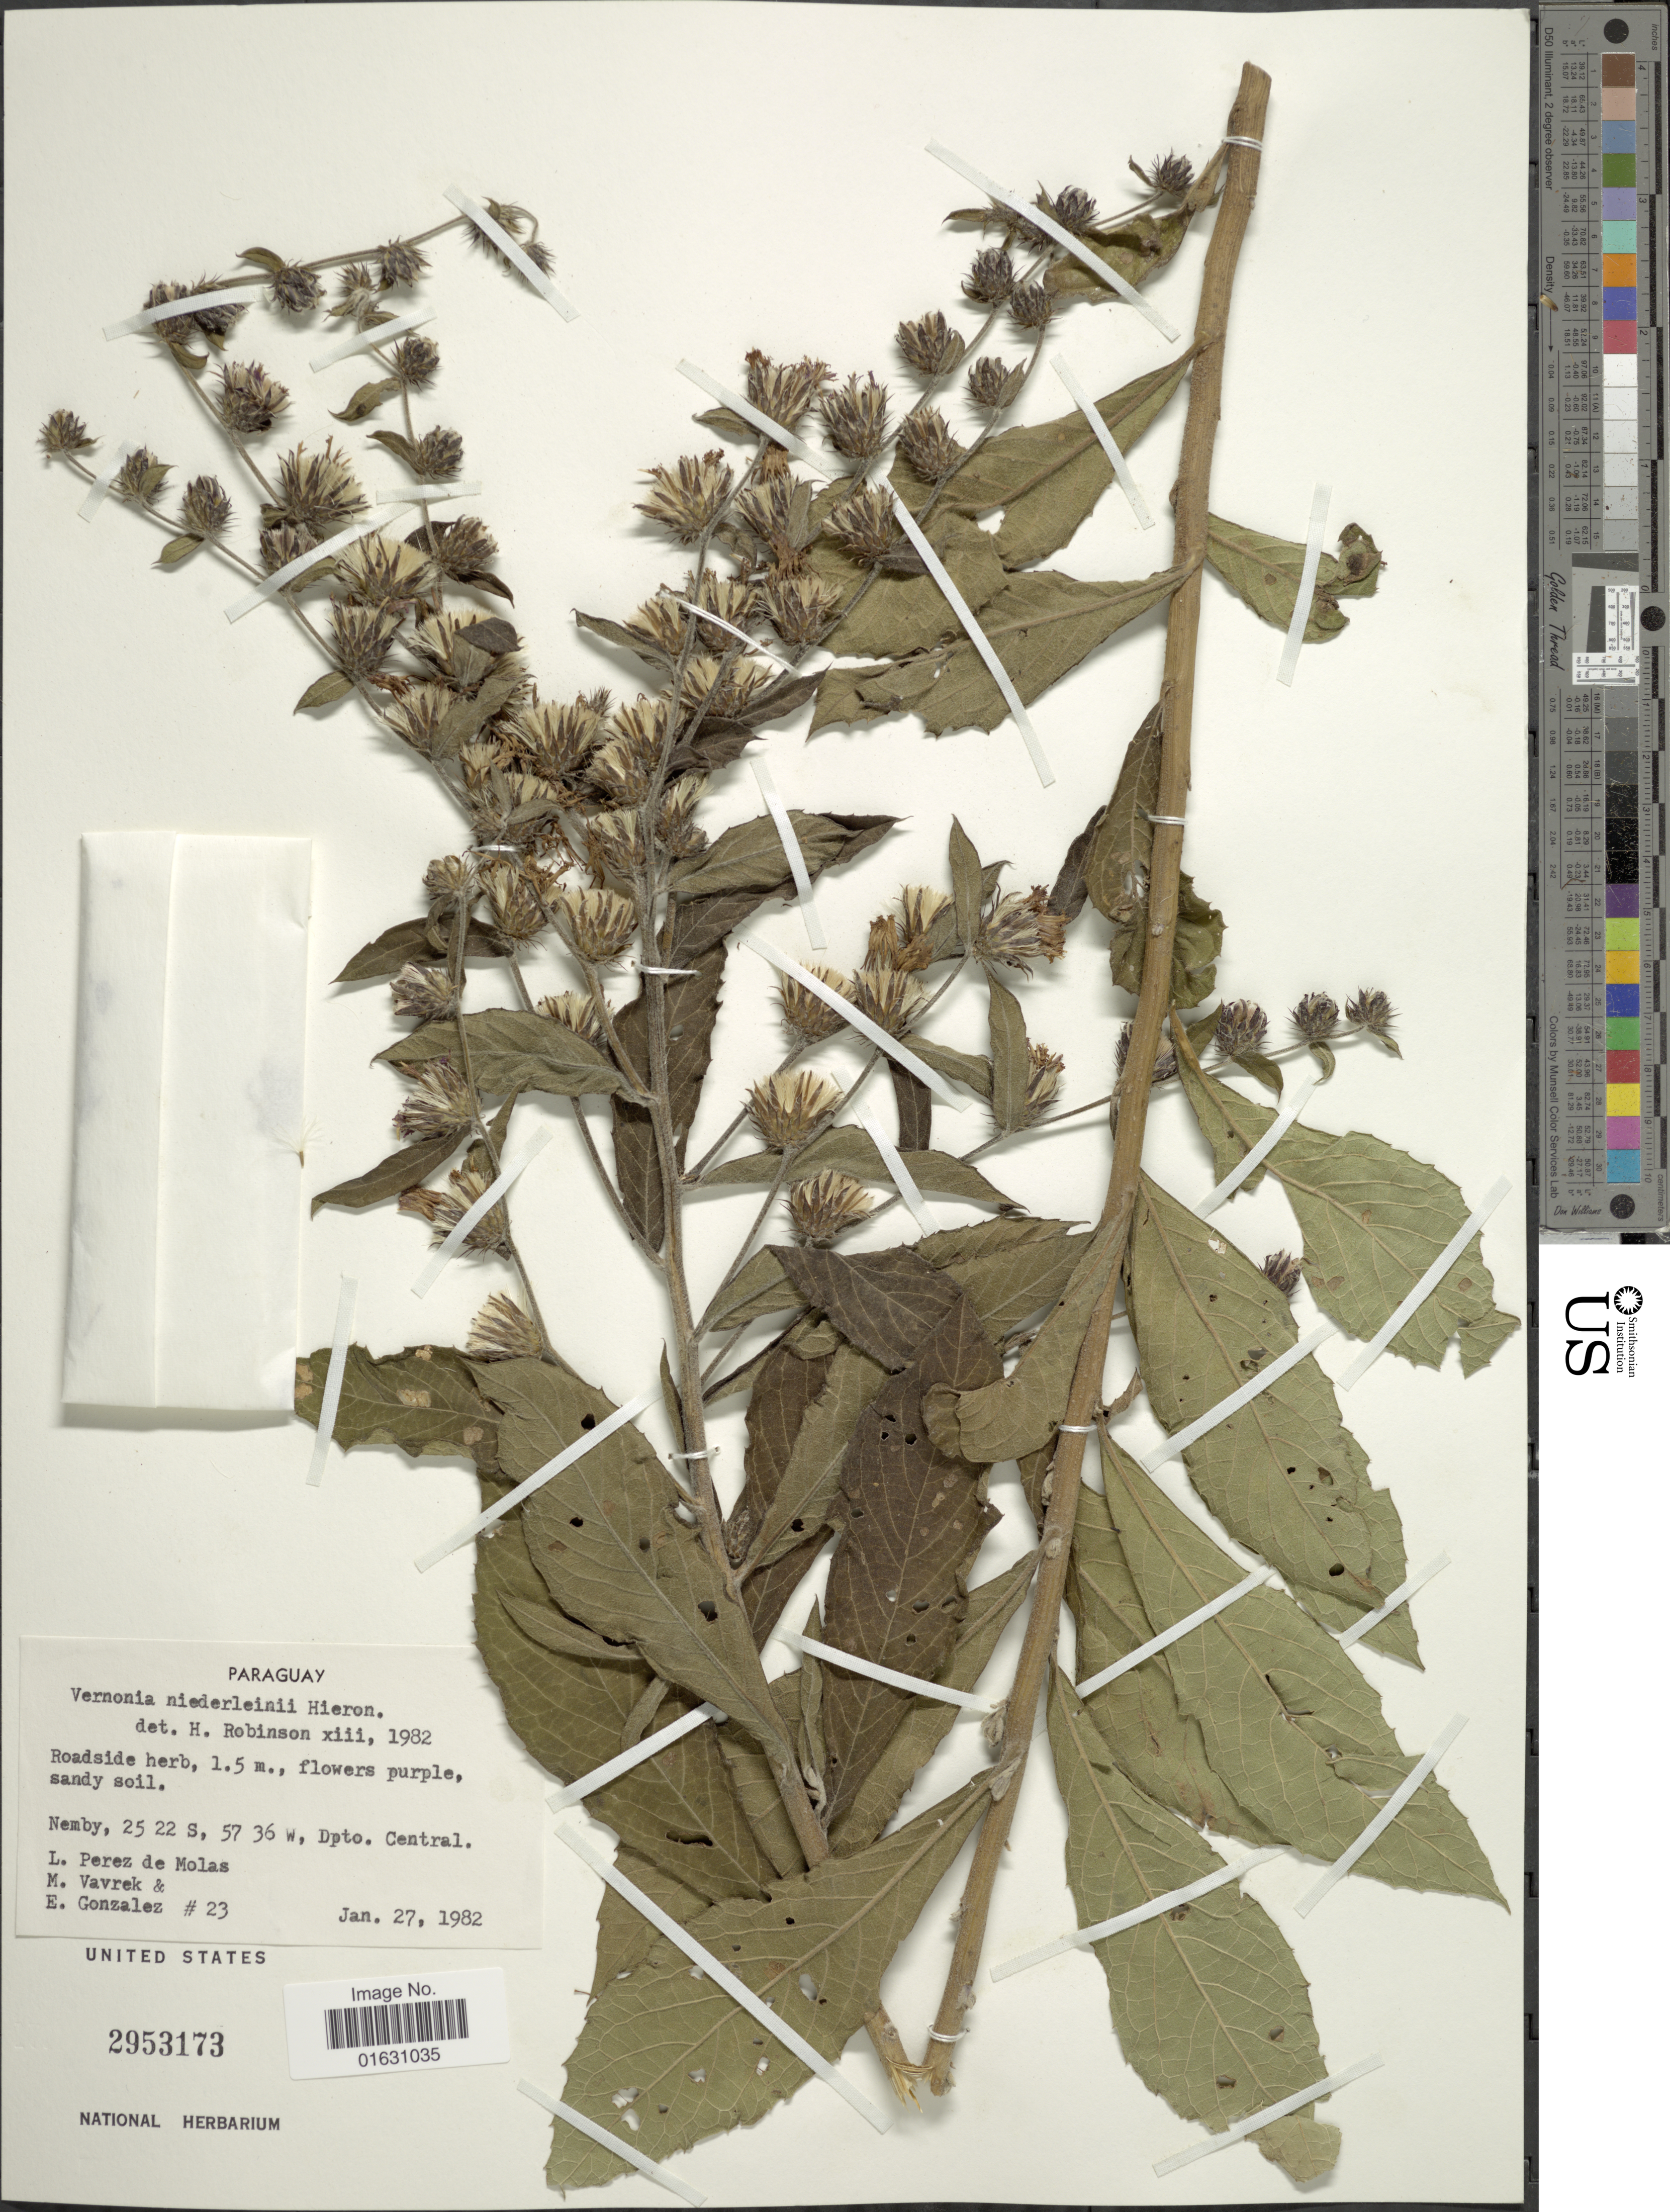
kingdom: Plantae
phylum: Tracheophyta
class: Magnoliopsida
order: Asterales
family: Asteraceae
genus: Lessingianthus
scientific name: Lessingianthus niederleinii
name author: (Hieron.) H. Rob.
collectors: L. Perez de Molas, M. Vavrek & E. Gonzalez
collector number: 23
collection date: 1982-01-27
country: Paraguay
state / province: Central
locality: Nemby, Dpto. Central.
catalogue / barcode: US 2953173